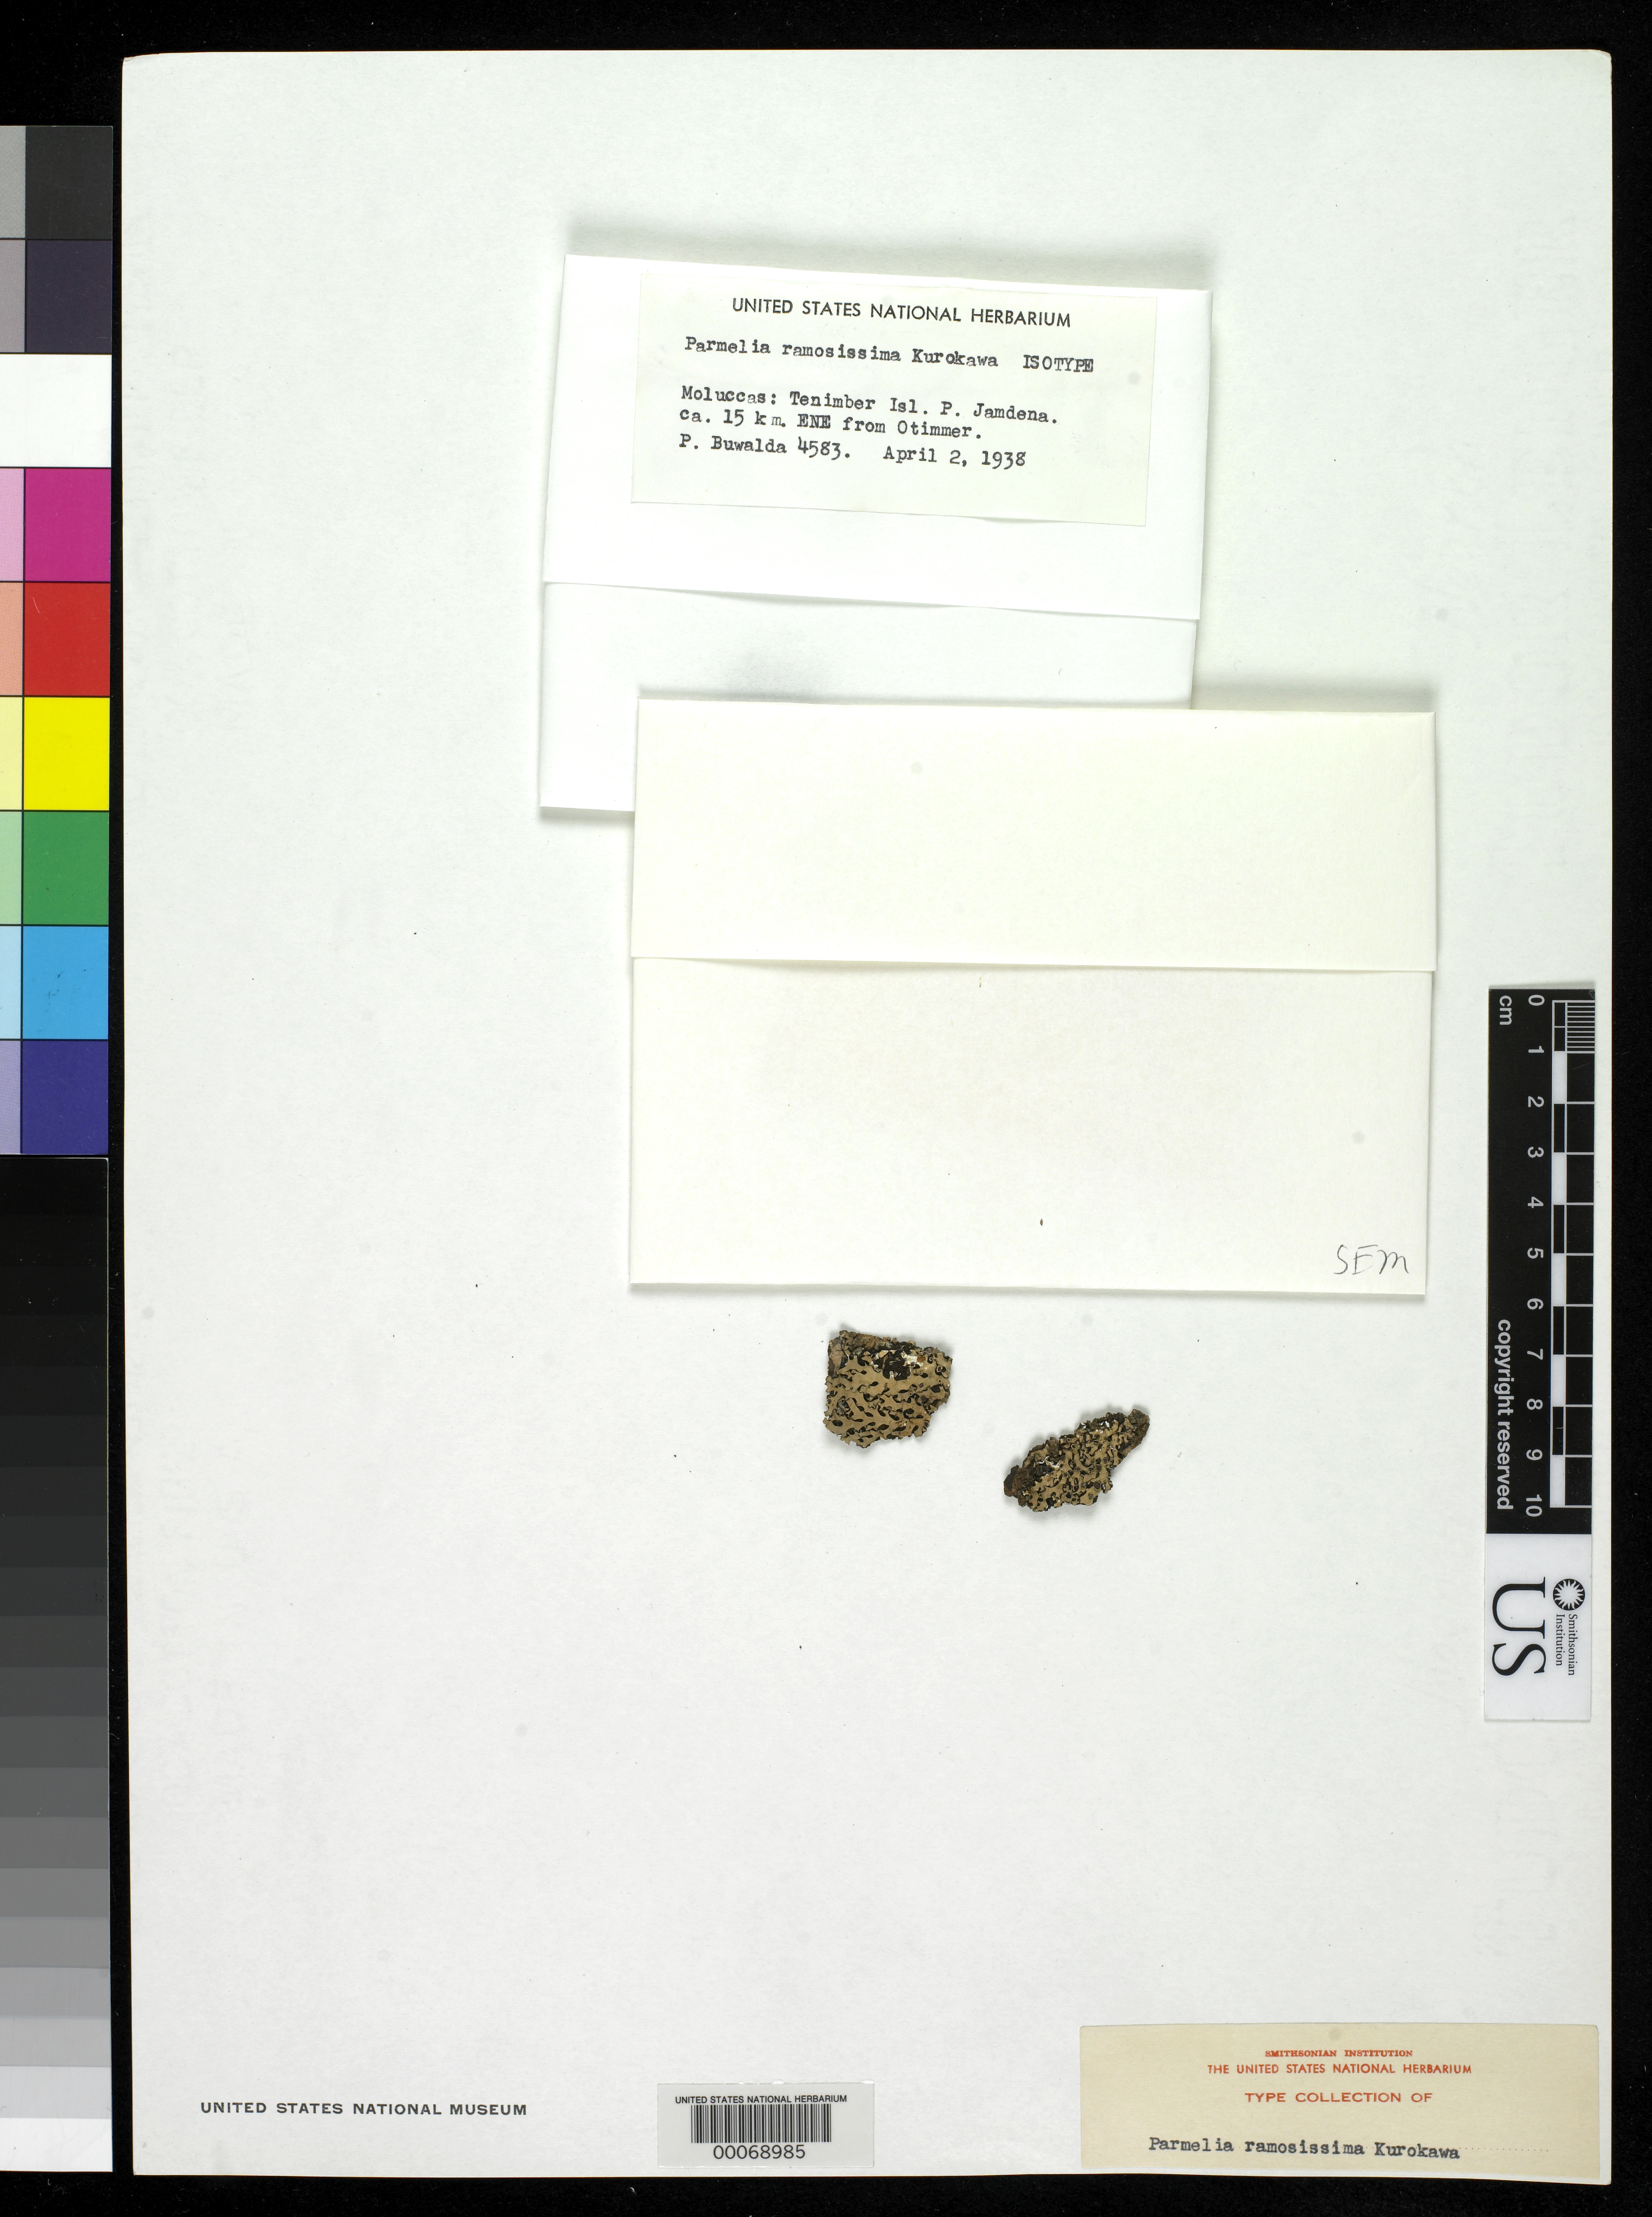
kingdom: Fungi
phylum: Ascomycota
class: Lecanoromycetes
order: Lecanorales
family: Parmeliaceae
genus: Parmelia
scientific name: Parmelia ramosissima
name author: Kurok. in Hale & Kurok.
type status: Isotype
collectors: P. Buwalda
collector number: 4583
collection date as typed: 02 Apr 1938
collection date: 1938-04-02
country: Indonesia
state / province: Maluku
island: Tenimber Island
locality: P. Jamdena, ca. 15 km ENE from Otimmer, Tenimber Isl.